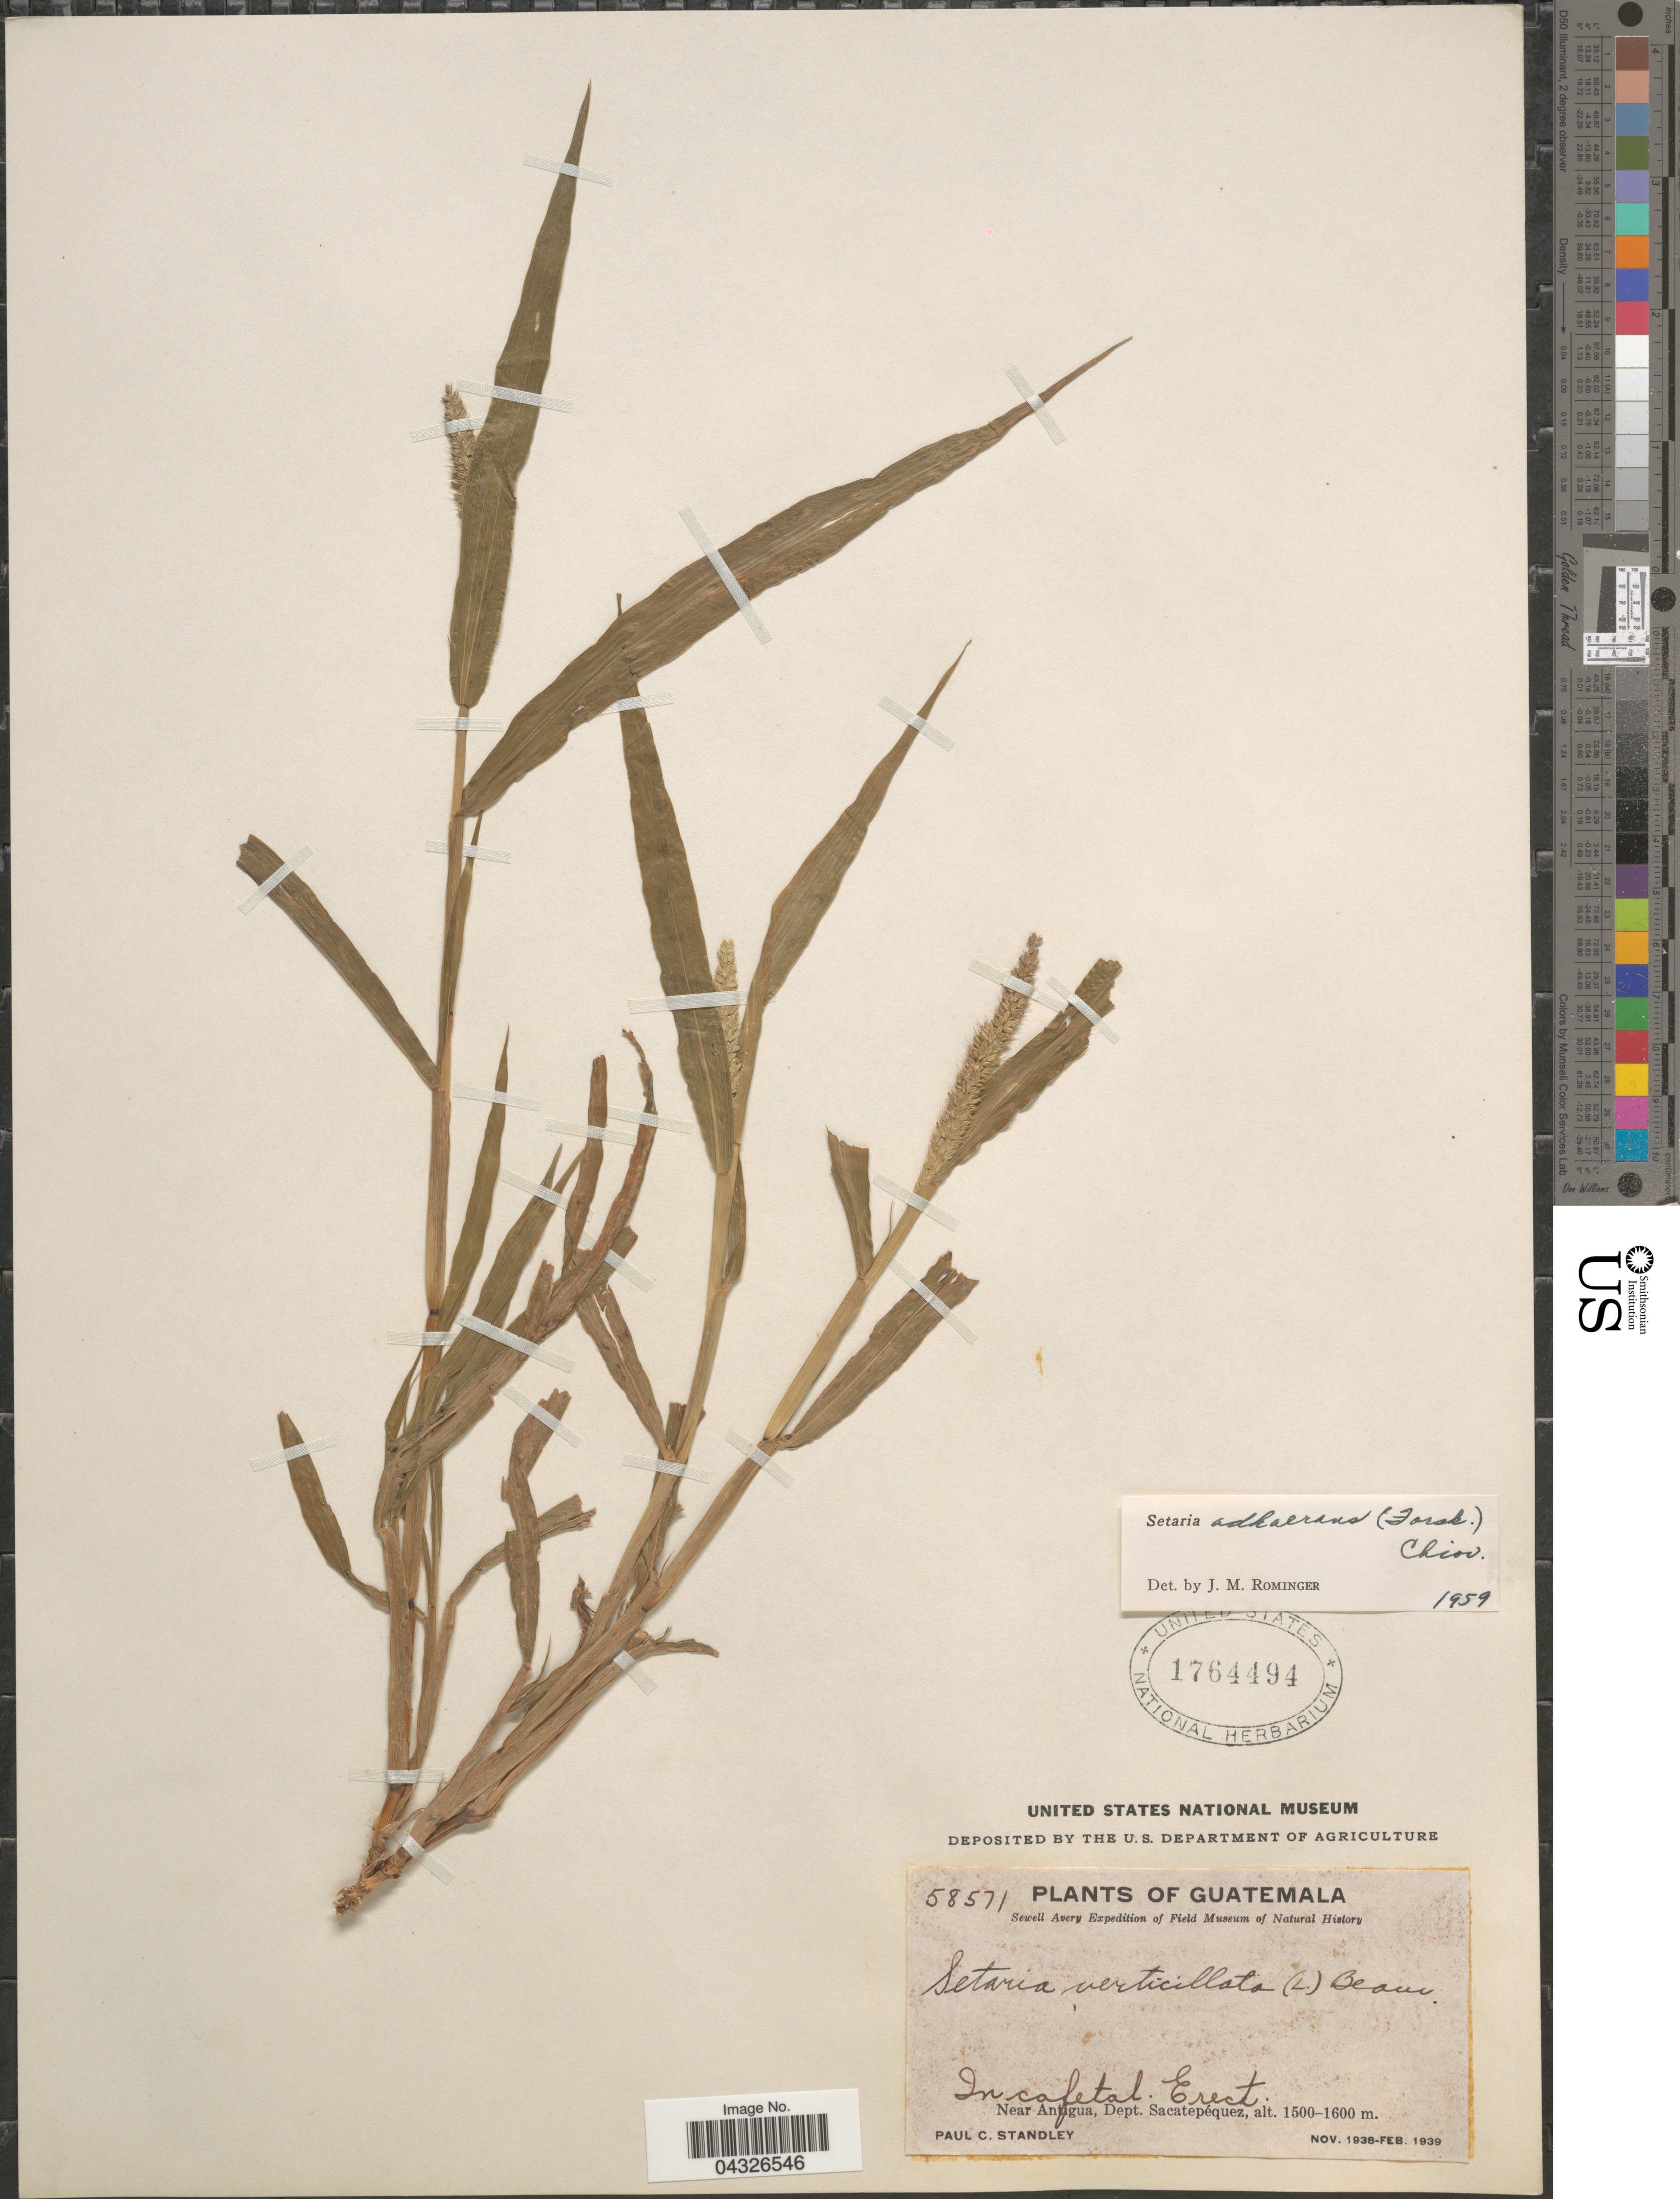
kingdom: Plantae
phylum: Tracheophyta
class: Liliopsida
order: Poales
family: Poaceae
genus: Setaria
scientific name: Setaria adhaerens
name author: (Forssk.) Chiov.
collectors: P. C. Standley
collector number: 58571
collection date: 1938-11/1939-02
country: Guatemala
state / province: Sacatepequez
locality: Sewell Avery Expedition. In cafetal. Near Antigua, Dept. Sacatepéquez.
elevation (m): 1500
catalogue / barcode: US 1764494